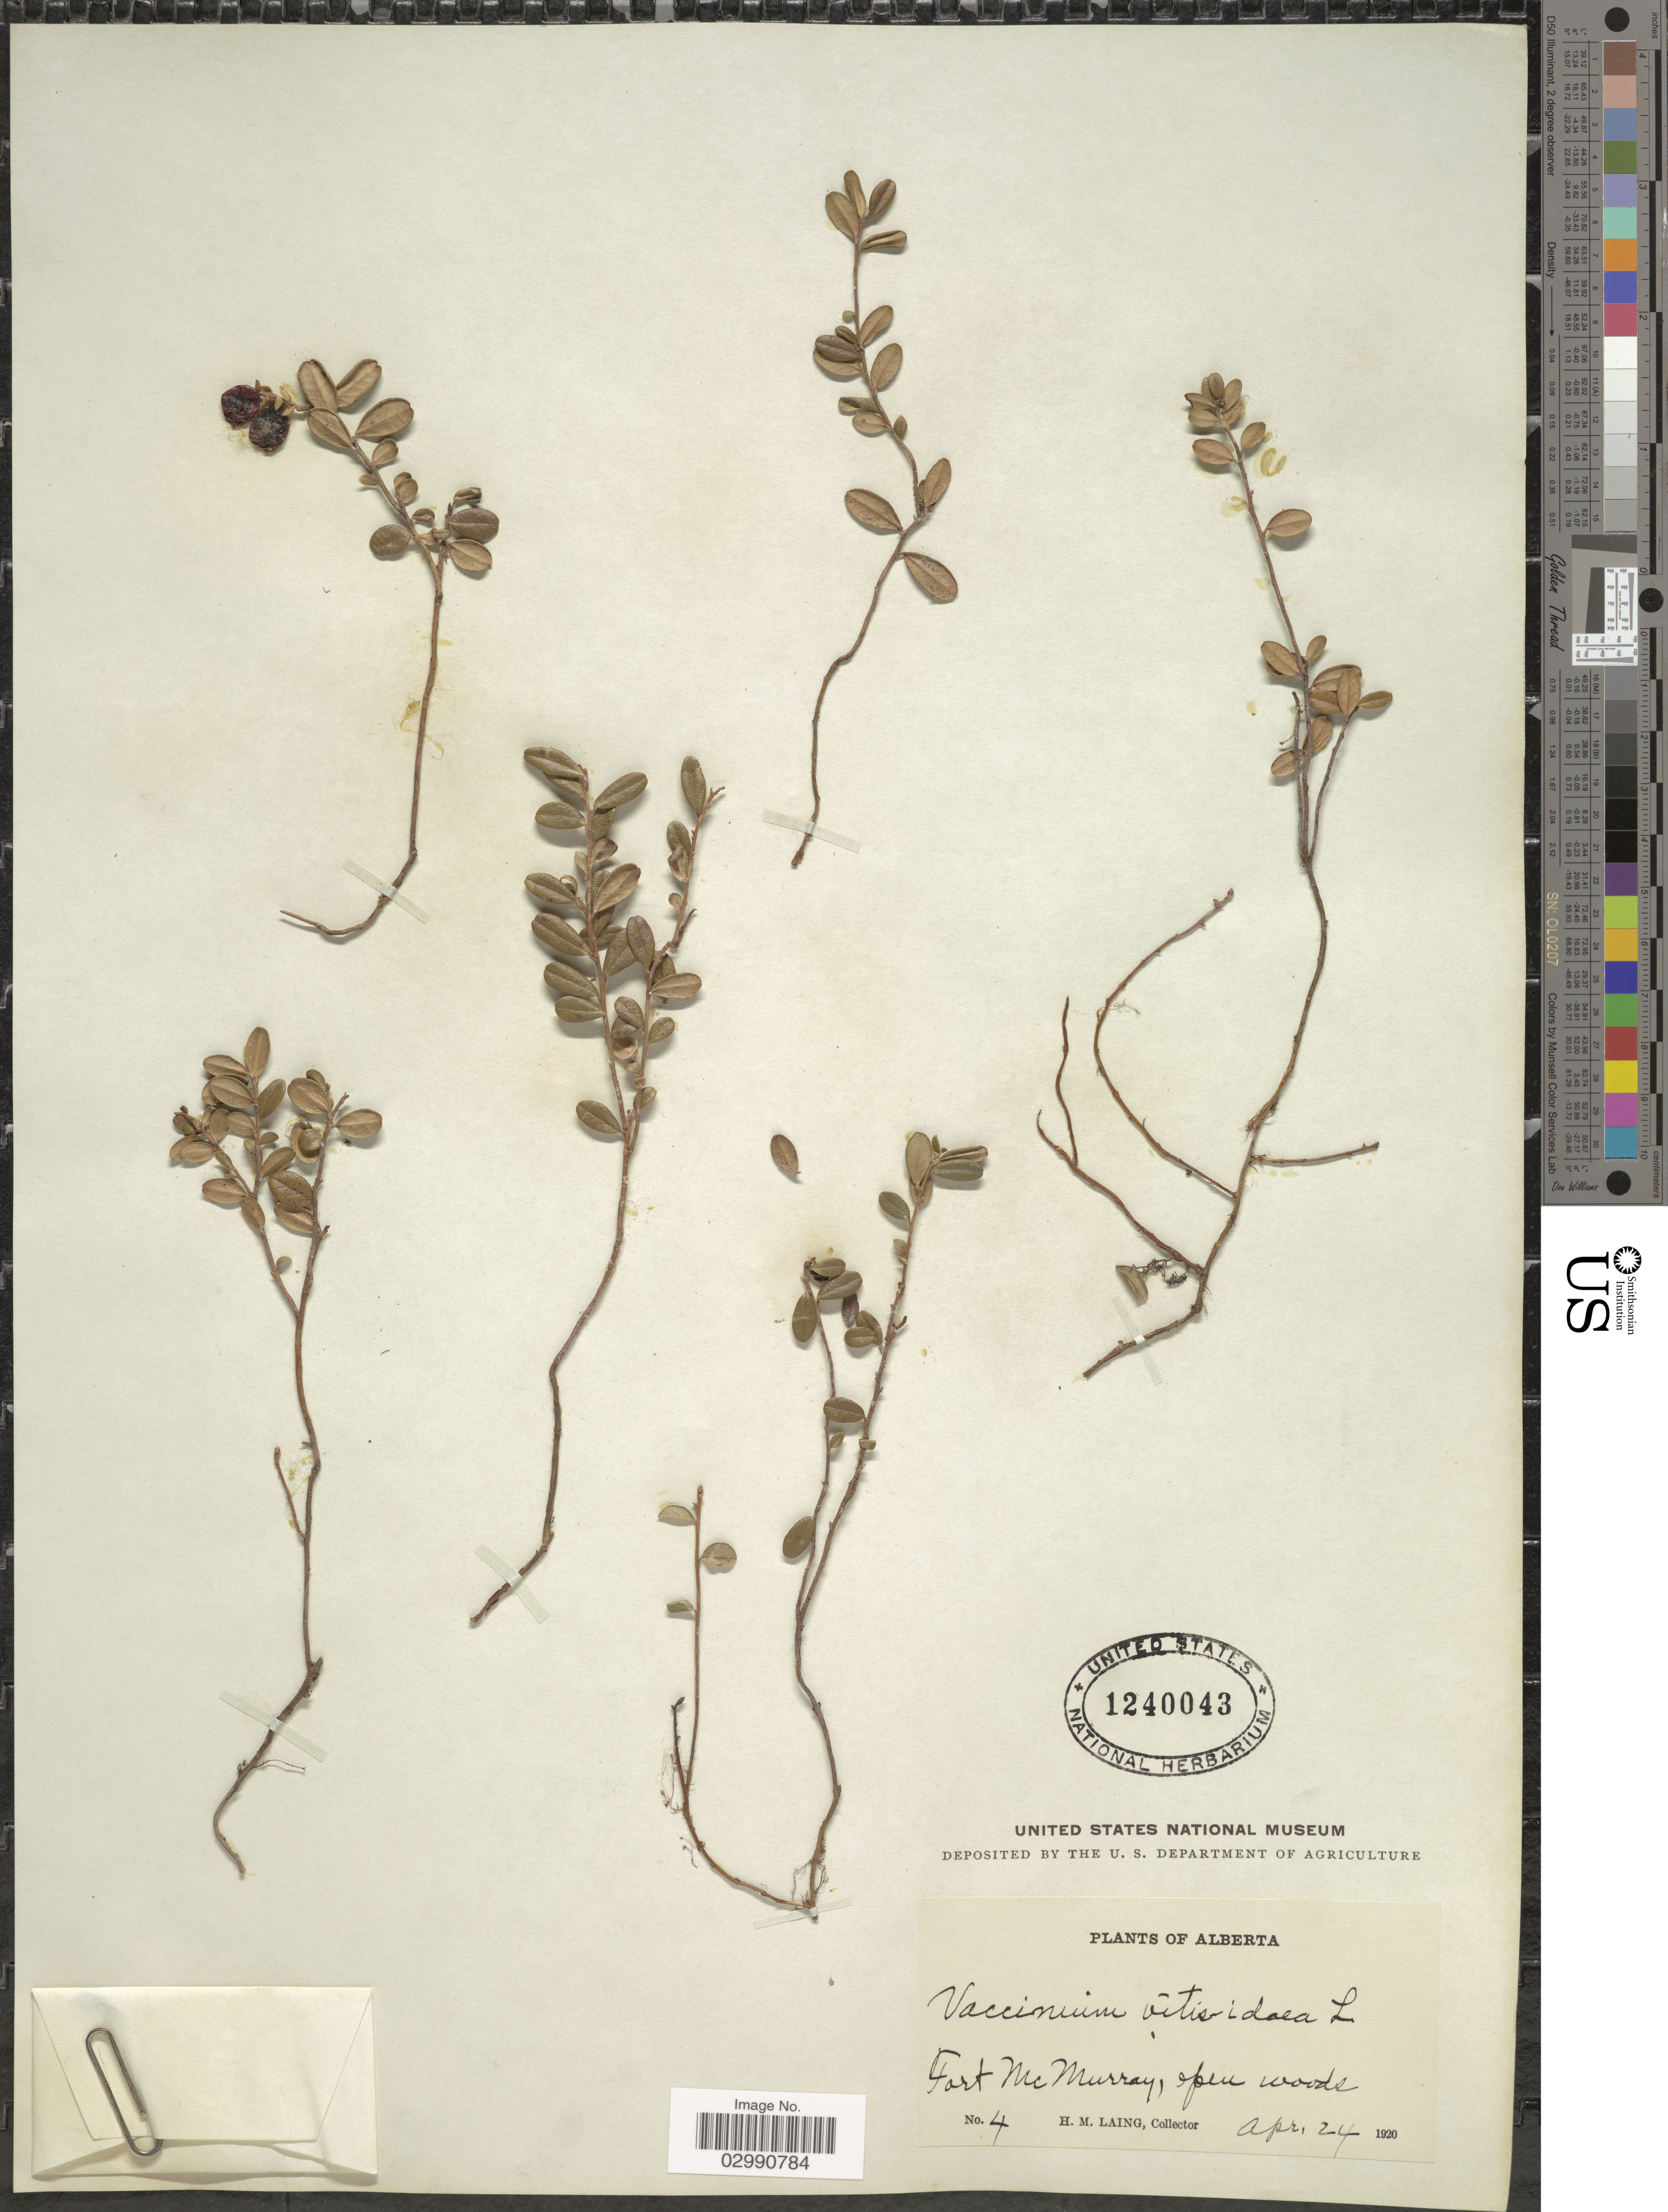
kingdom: Plantae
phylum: Tracheophyta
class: Magnoliopsida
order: Ericales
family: Ericaceae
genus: Vaccinium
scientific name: Vaccinium vitis-idaea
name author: L.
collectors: H. Laing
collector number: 4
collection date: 1920-04-24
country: Canada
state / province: Alberta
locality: Fort McMurray, open woods.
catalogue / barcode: US 1240043